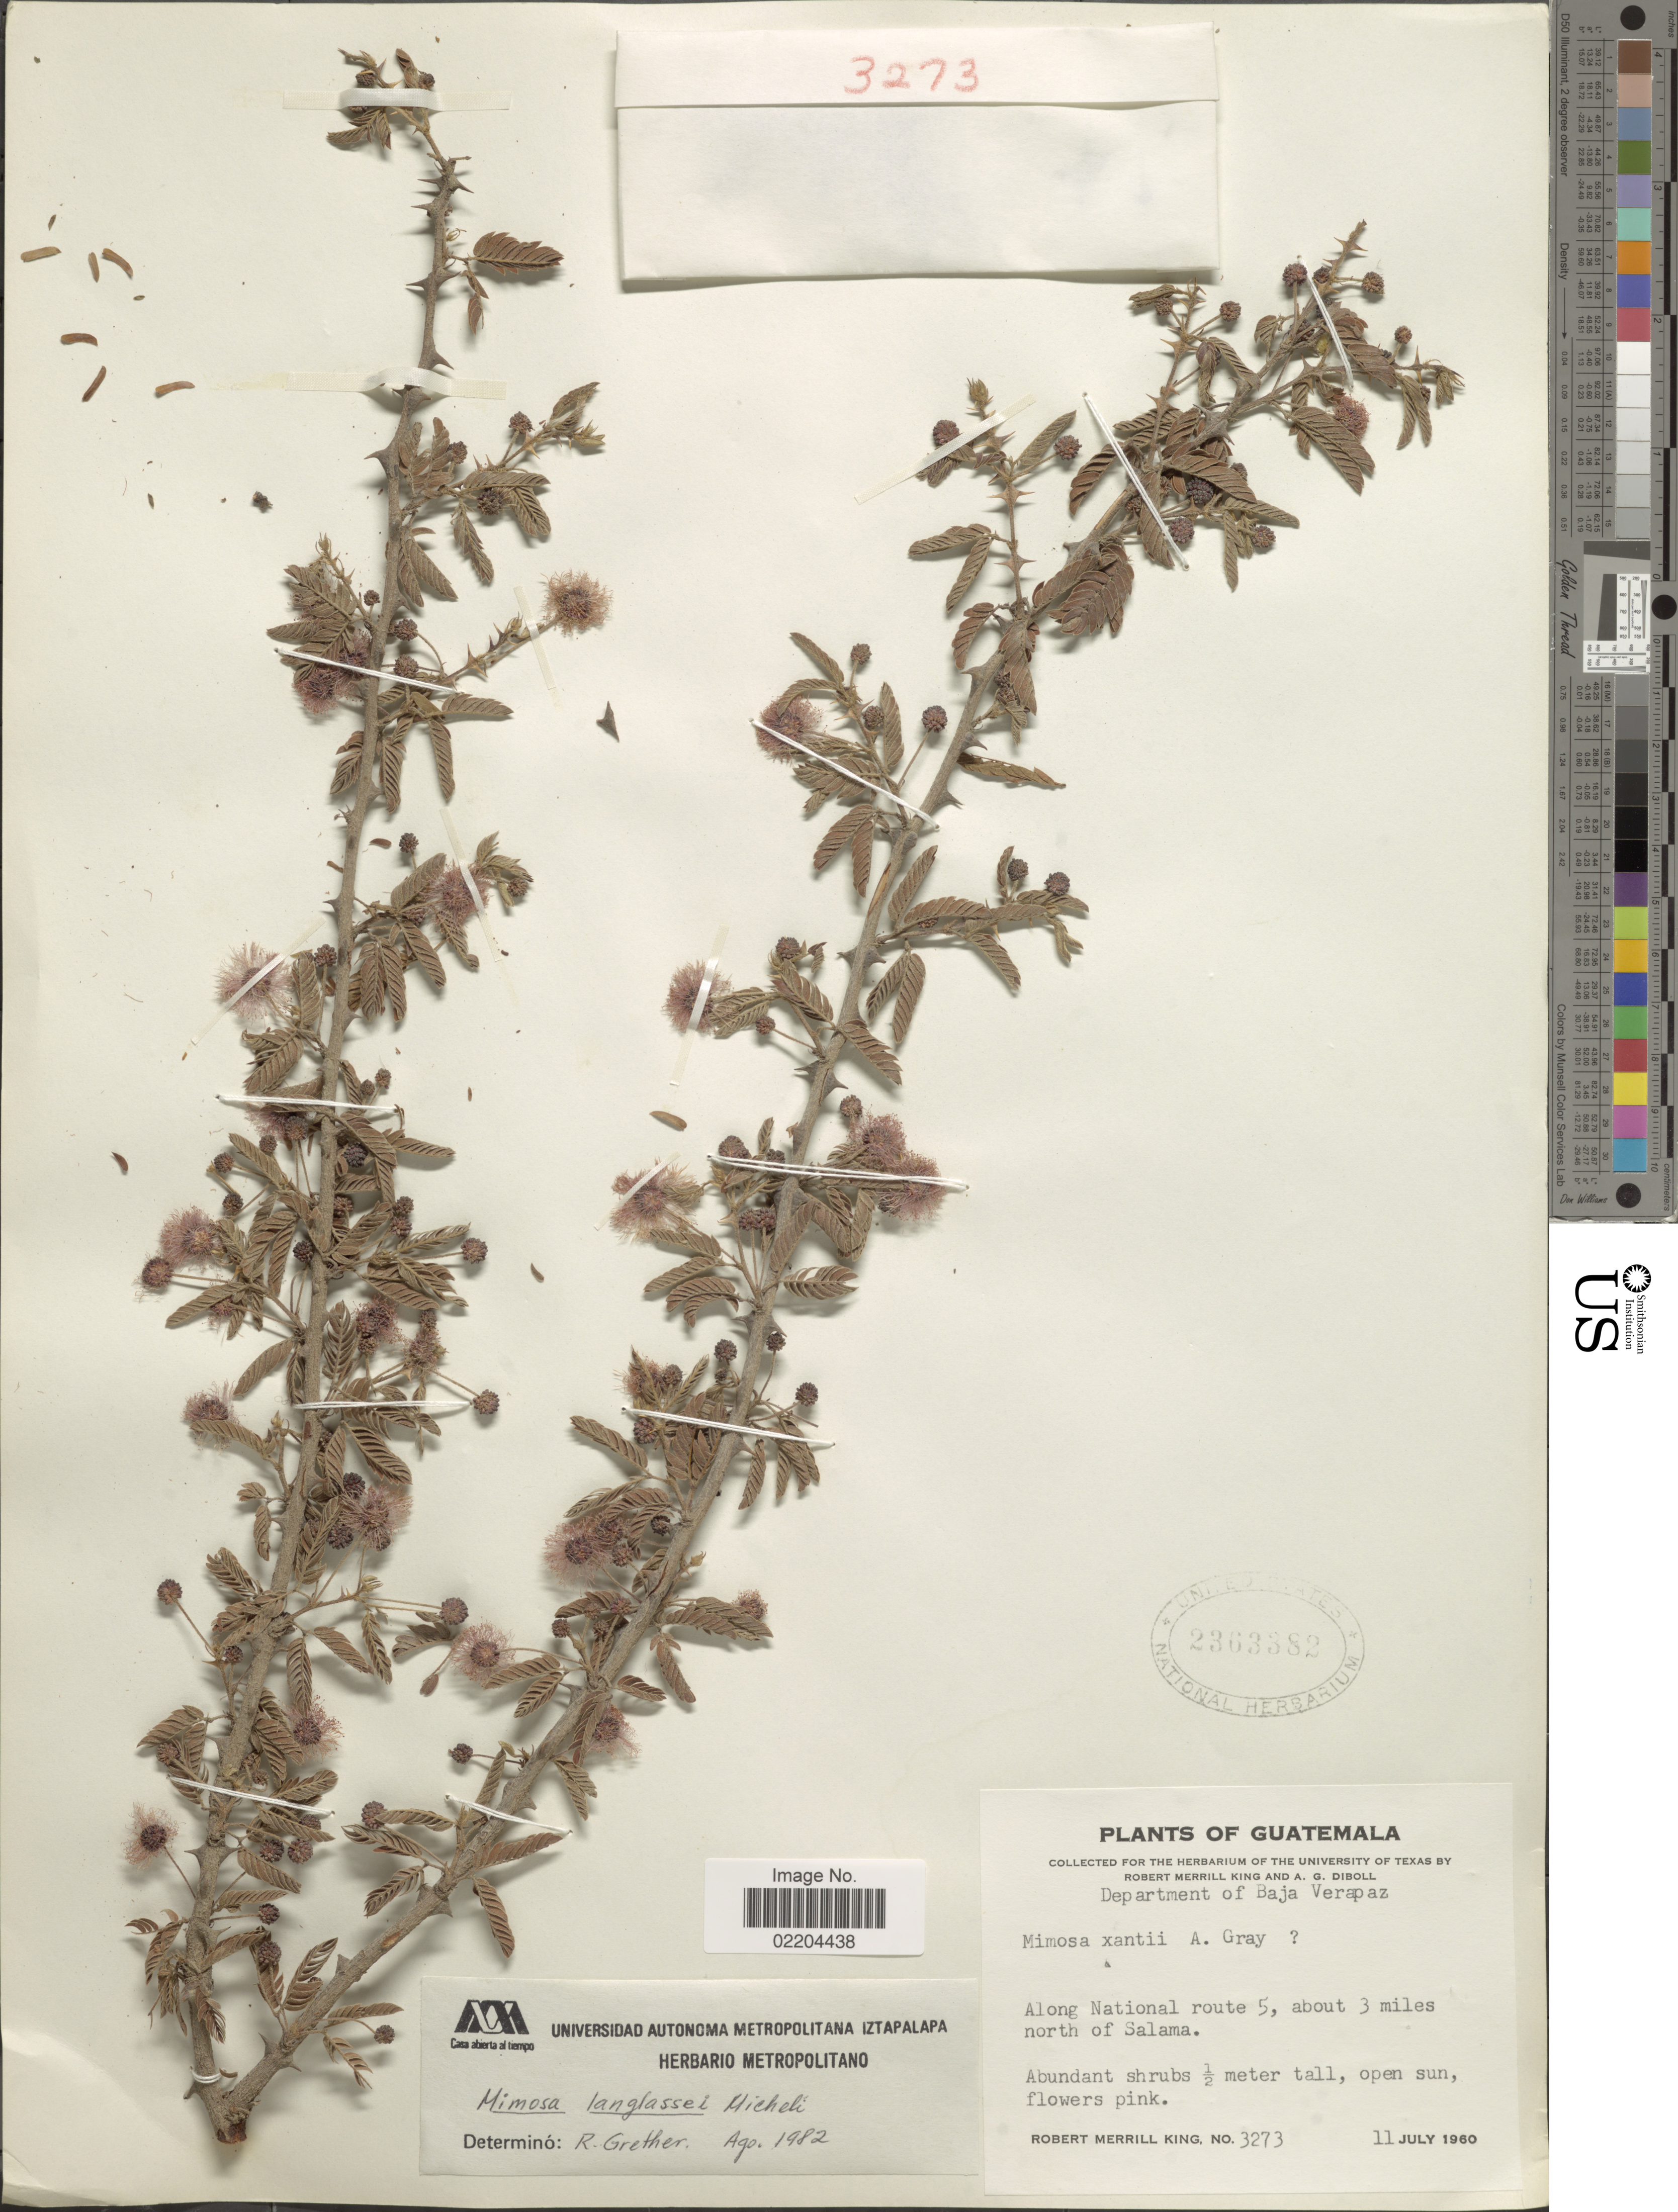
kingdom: Plantae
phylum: Tracheophyta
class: Magnoliopsida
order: Fabales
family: Fabaceae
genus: Mimosa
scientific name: Mimosa langlassei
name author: Micheli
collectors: R. M. King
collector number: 3273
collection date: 1960-07-11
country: Guatemala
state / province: Baja Verapaz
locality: Guatemala. Department of Baja Verapaz. Along National route 5, about 3 miles north of Salama.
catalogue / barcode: US 2363382